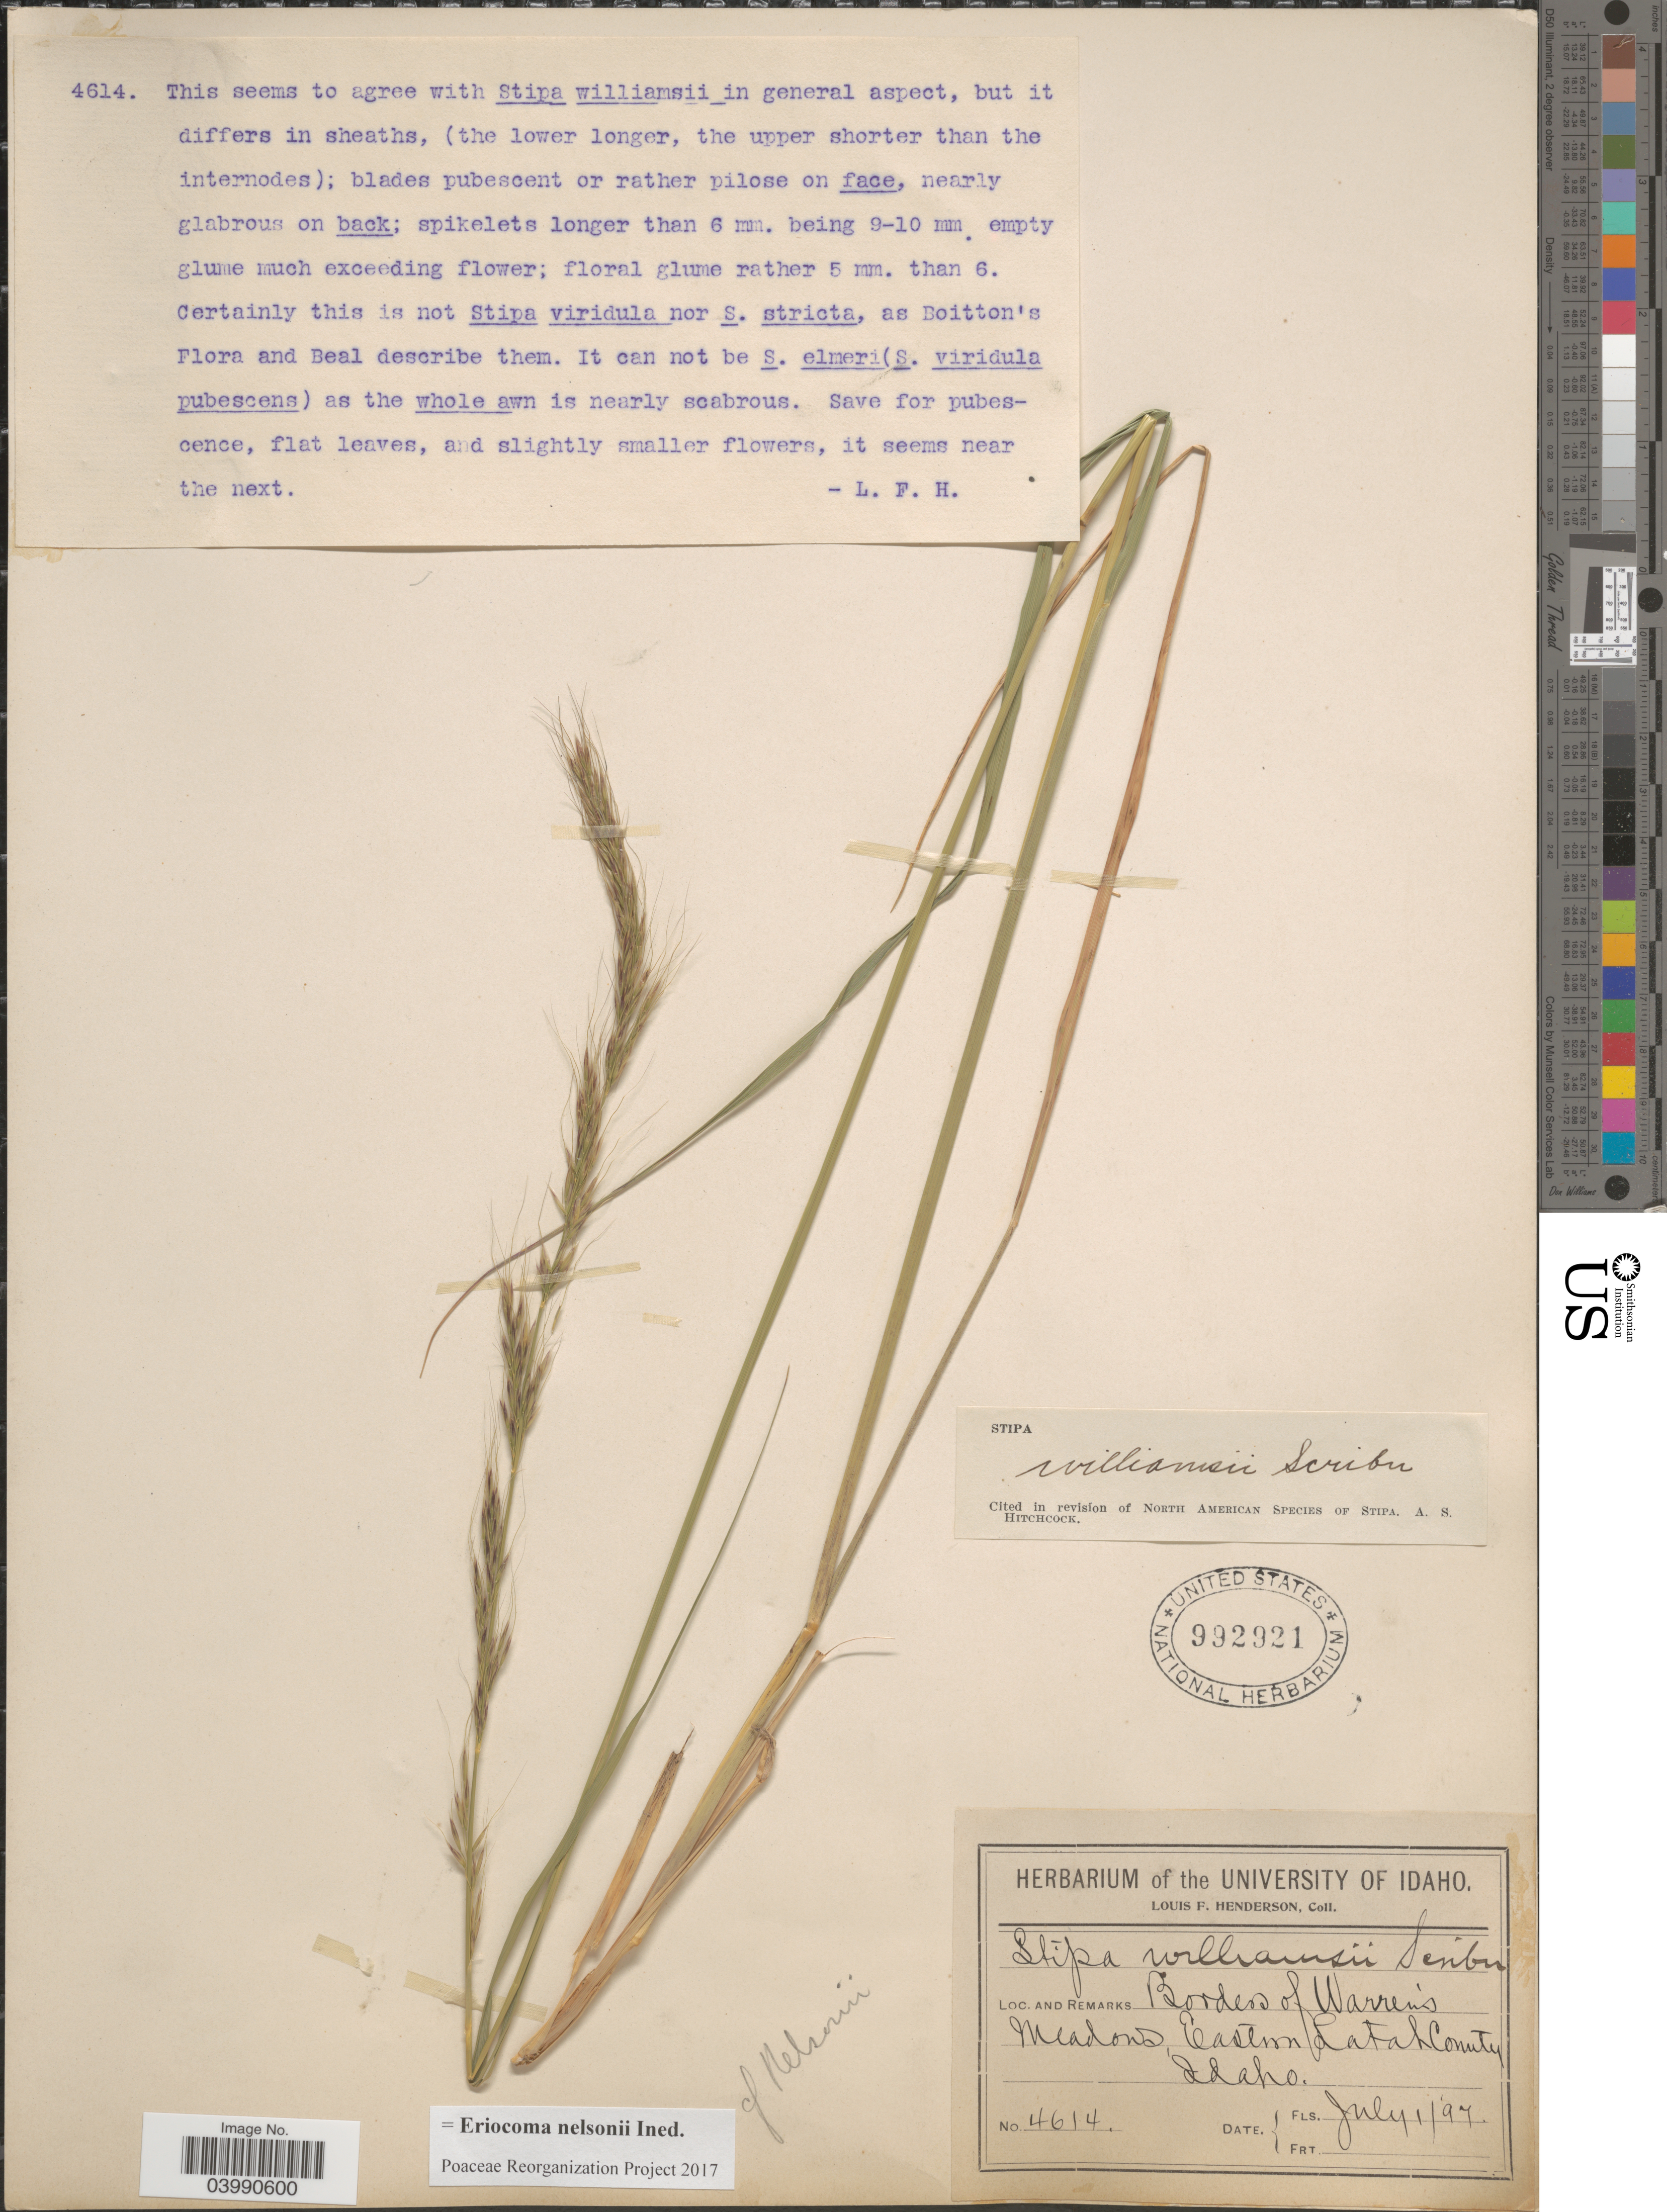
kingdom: Plantae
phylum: Tracheophyta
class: Liliopsida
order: Poales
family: Poaceae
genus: Eriocoma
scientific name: Eriocoma nelsonii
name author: (Scribn.) Romasch.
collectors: L. Henderson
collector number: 4614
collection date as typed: Transcribed d/m/y: 1/7/97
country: United States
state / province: Idaho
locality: Borders of Warren's. Meadow, Eastern Latah County.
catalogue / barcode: US 992921